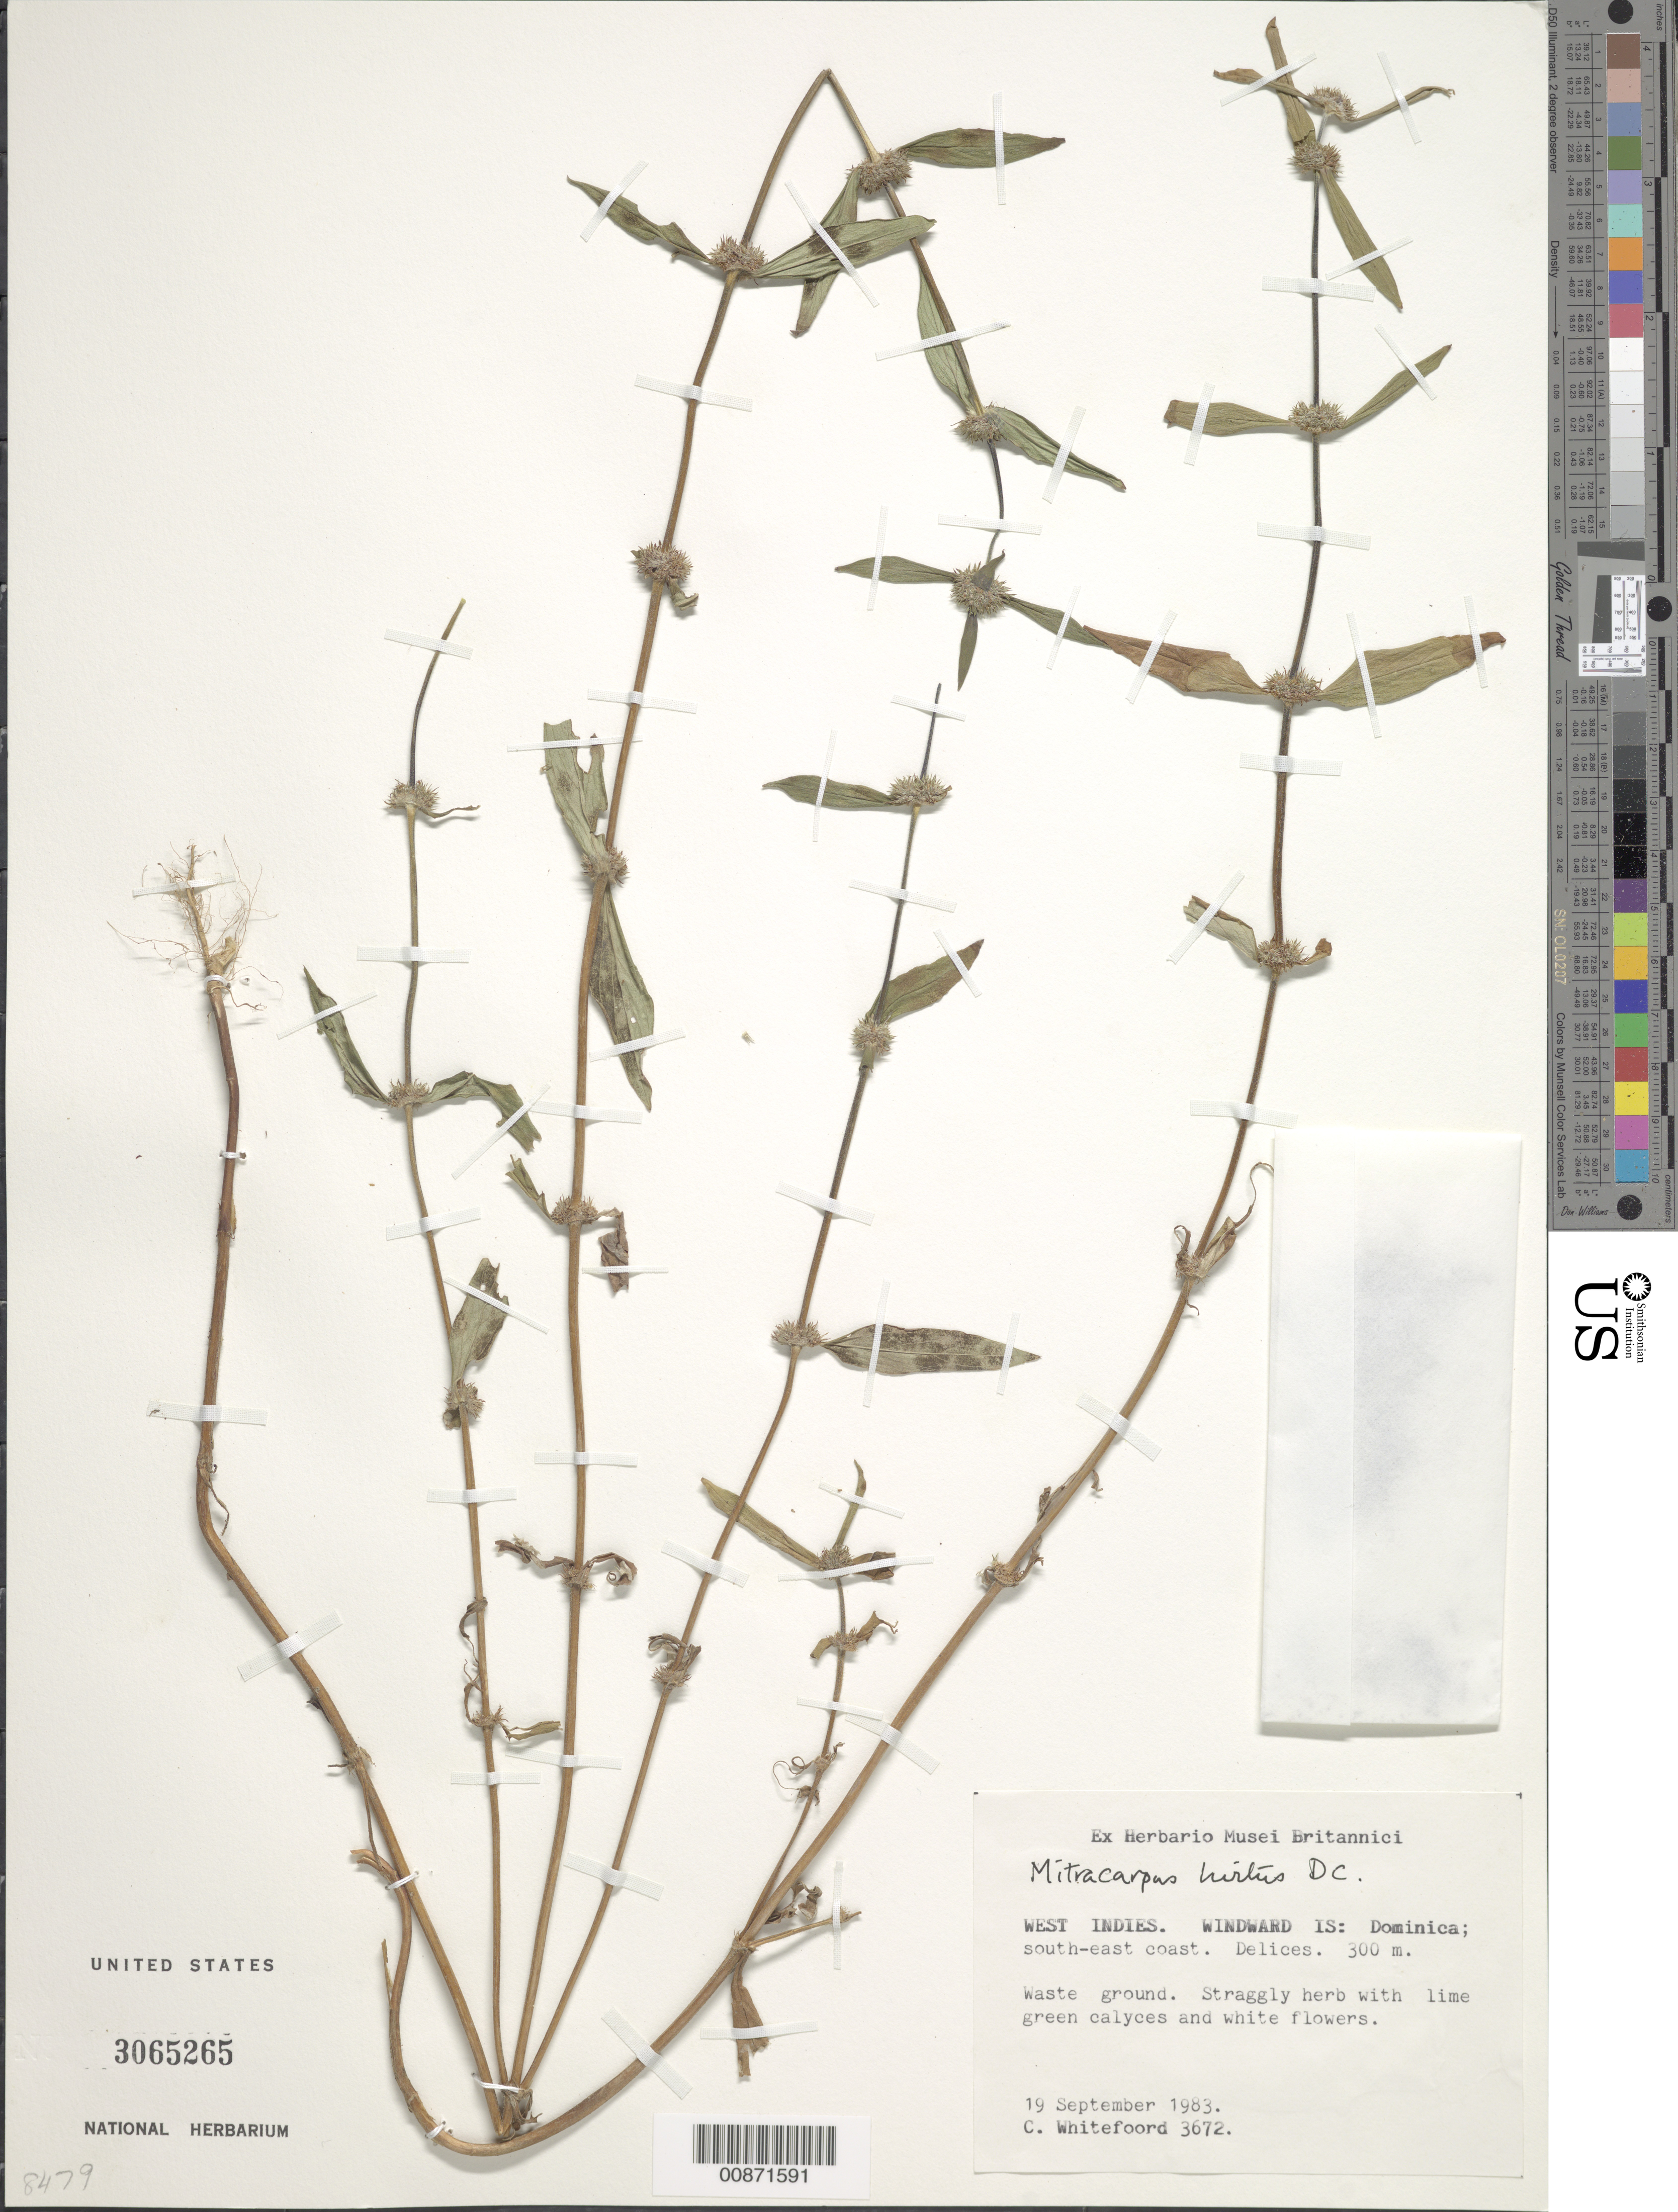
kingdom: Plantae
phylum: Tracheophyta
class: Magnoliopsida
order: Gentianales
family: Rubiaceae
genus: Mitracarpus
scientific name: Mitracarpus hirtus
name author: (L.) DC.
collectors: C. Whitefoord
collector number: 3672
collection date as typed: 19 Sep 1983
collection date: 1983-09-19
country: Dominica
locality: Southeast coast. Delices.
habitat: Waste ground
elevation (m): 300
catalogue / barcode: US 3065265